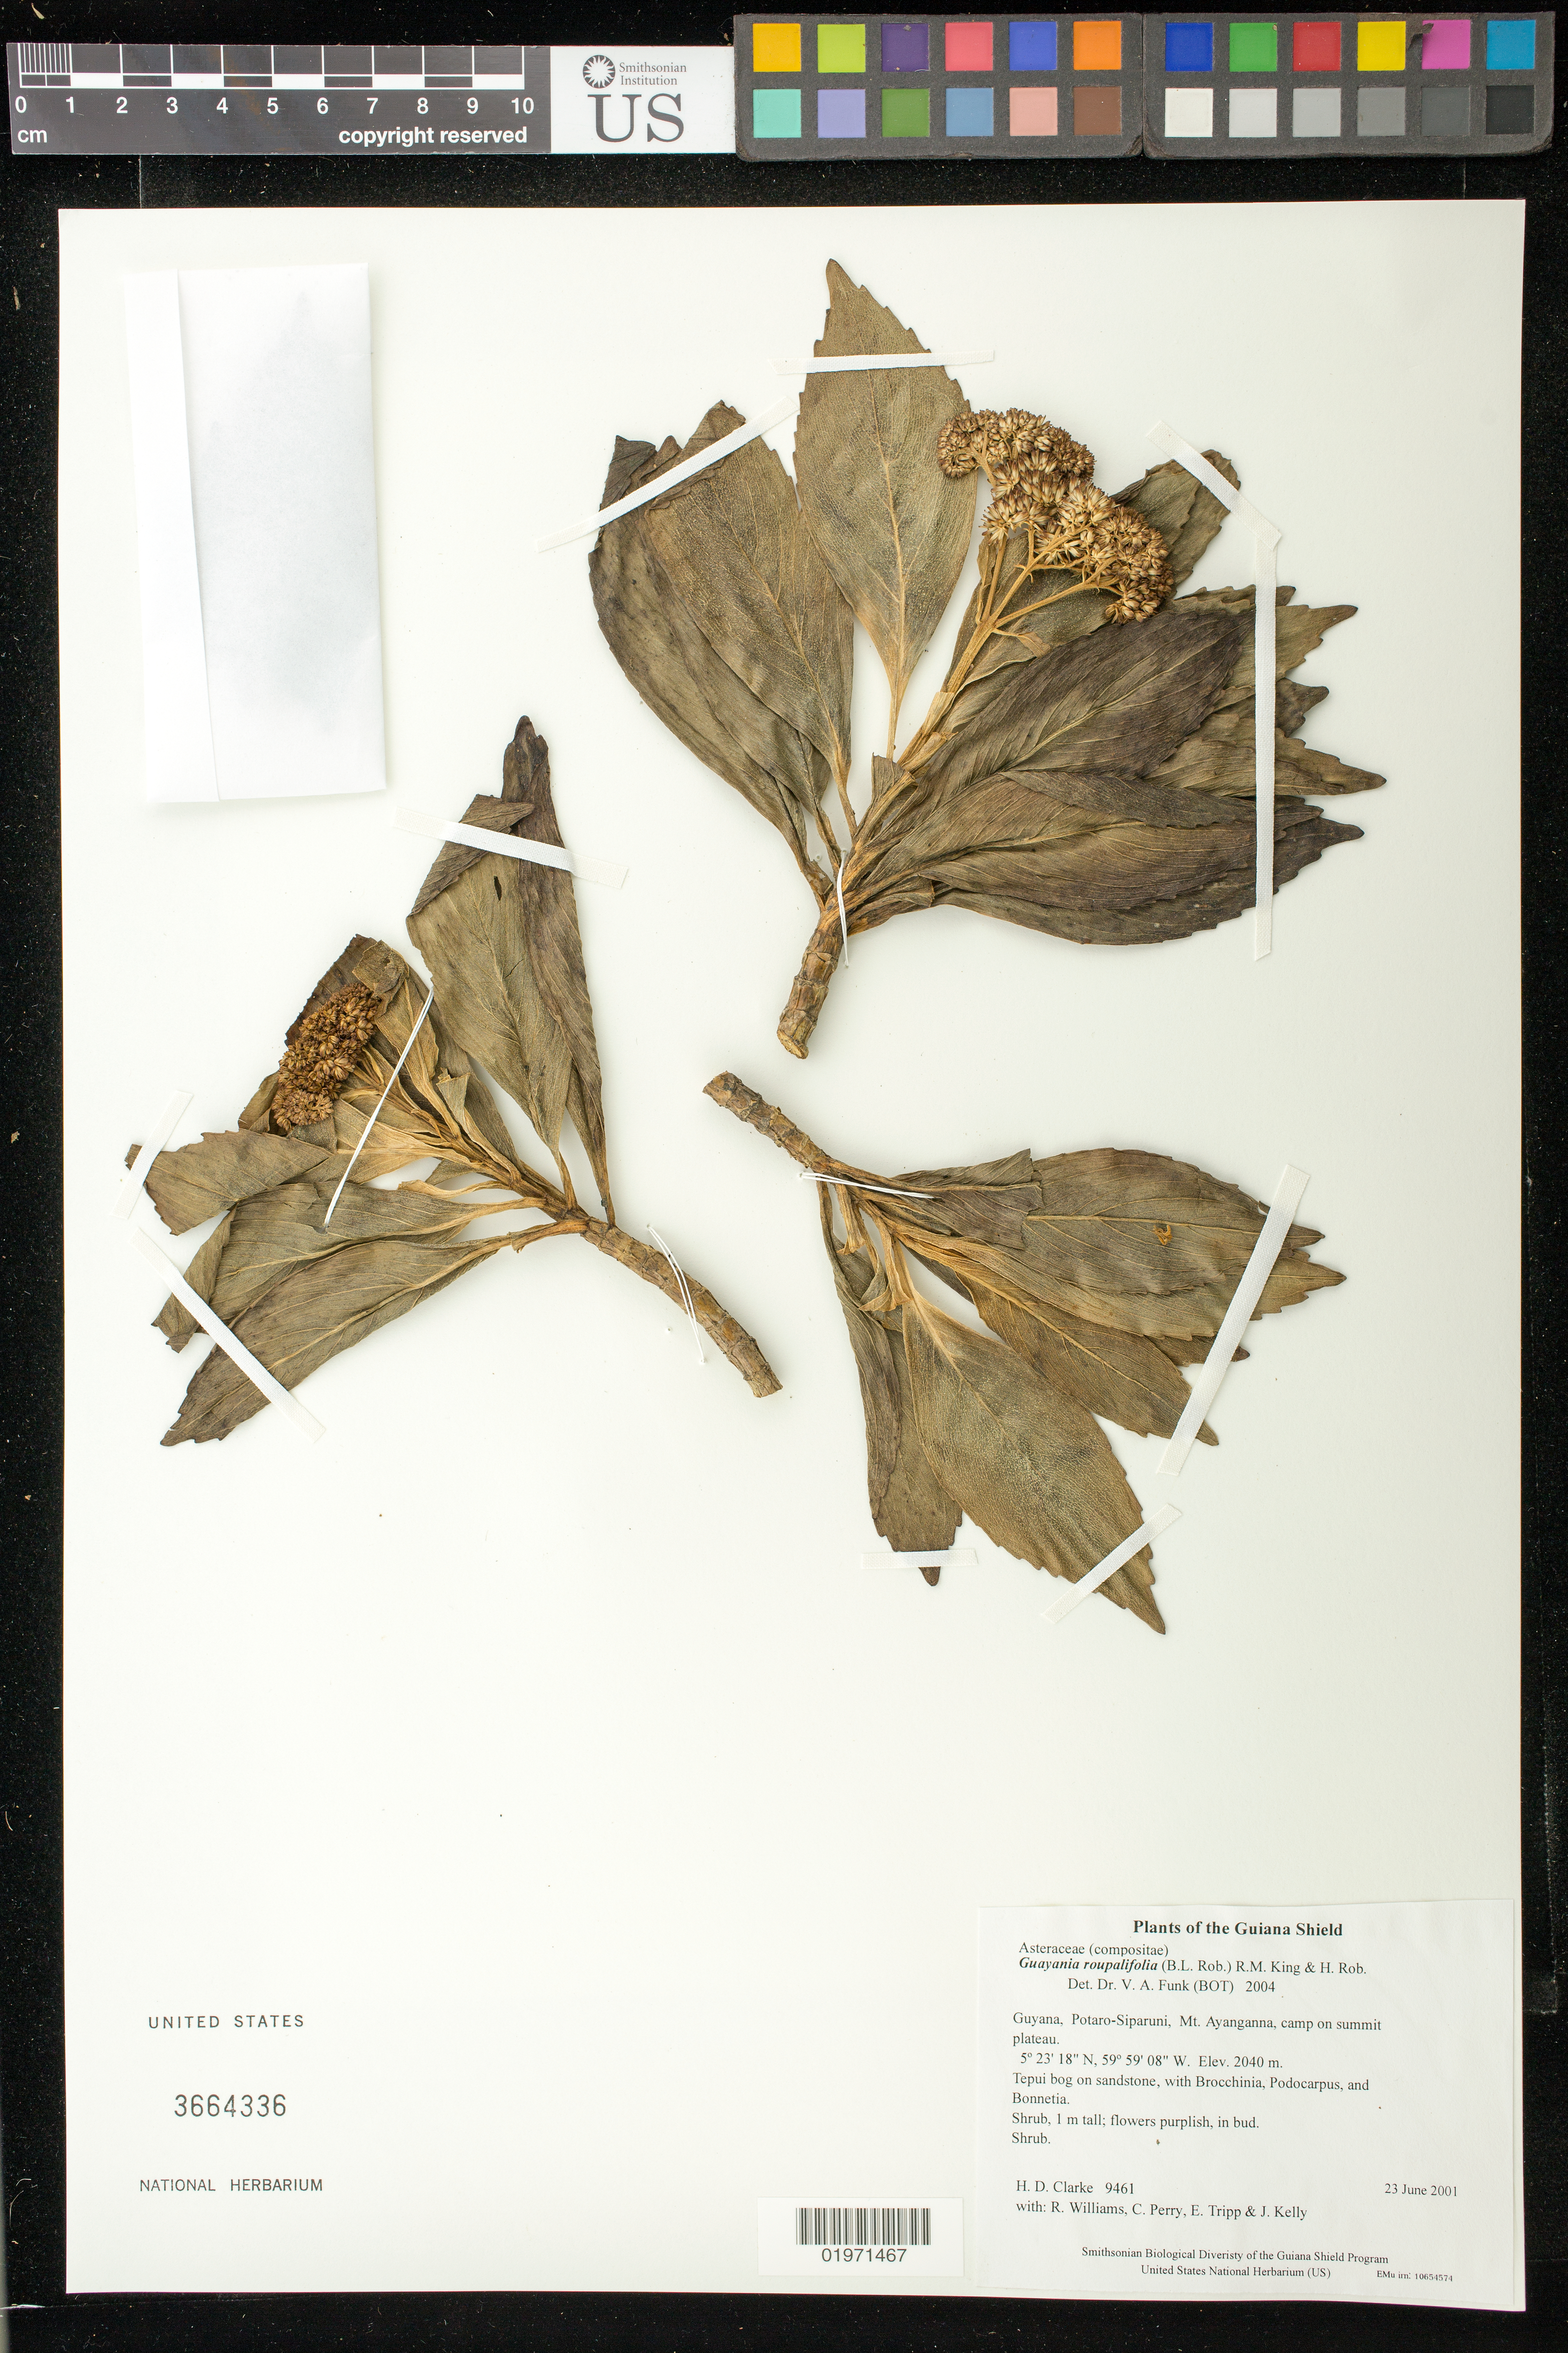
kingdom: Plantae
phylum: Tracheophyta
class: Magnoliopsida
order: Asterales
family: Asteraceae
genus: Guayania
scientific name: Guayania roupalifolia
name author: (B.L. Rob.) R.M. King & H. Rob.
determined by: Funk, Vicki A., (BOT), Smithsonian Institution - National Museum of Natural History (UNITED STATES)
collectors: H. D. Clarke, R. Williams, C. Perry, E. Tripp & J. Kelly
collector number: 9461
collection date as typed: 23 June 2001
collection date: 2001-06-23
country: Guyana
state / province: Potaro-Siparuni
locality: Mt. Ayanganna, camp on summit plateau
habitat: Tepui bog on sandstone, with Brocchinia, Podocarpus, and Bonnetia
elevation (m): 2040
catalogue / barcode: US 3664336